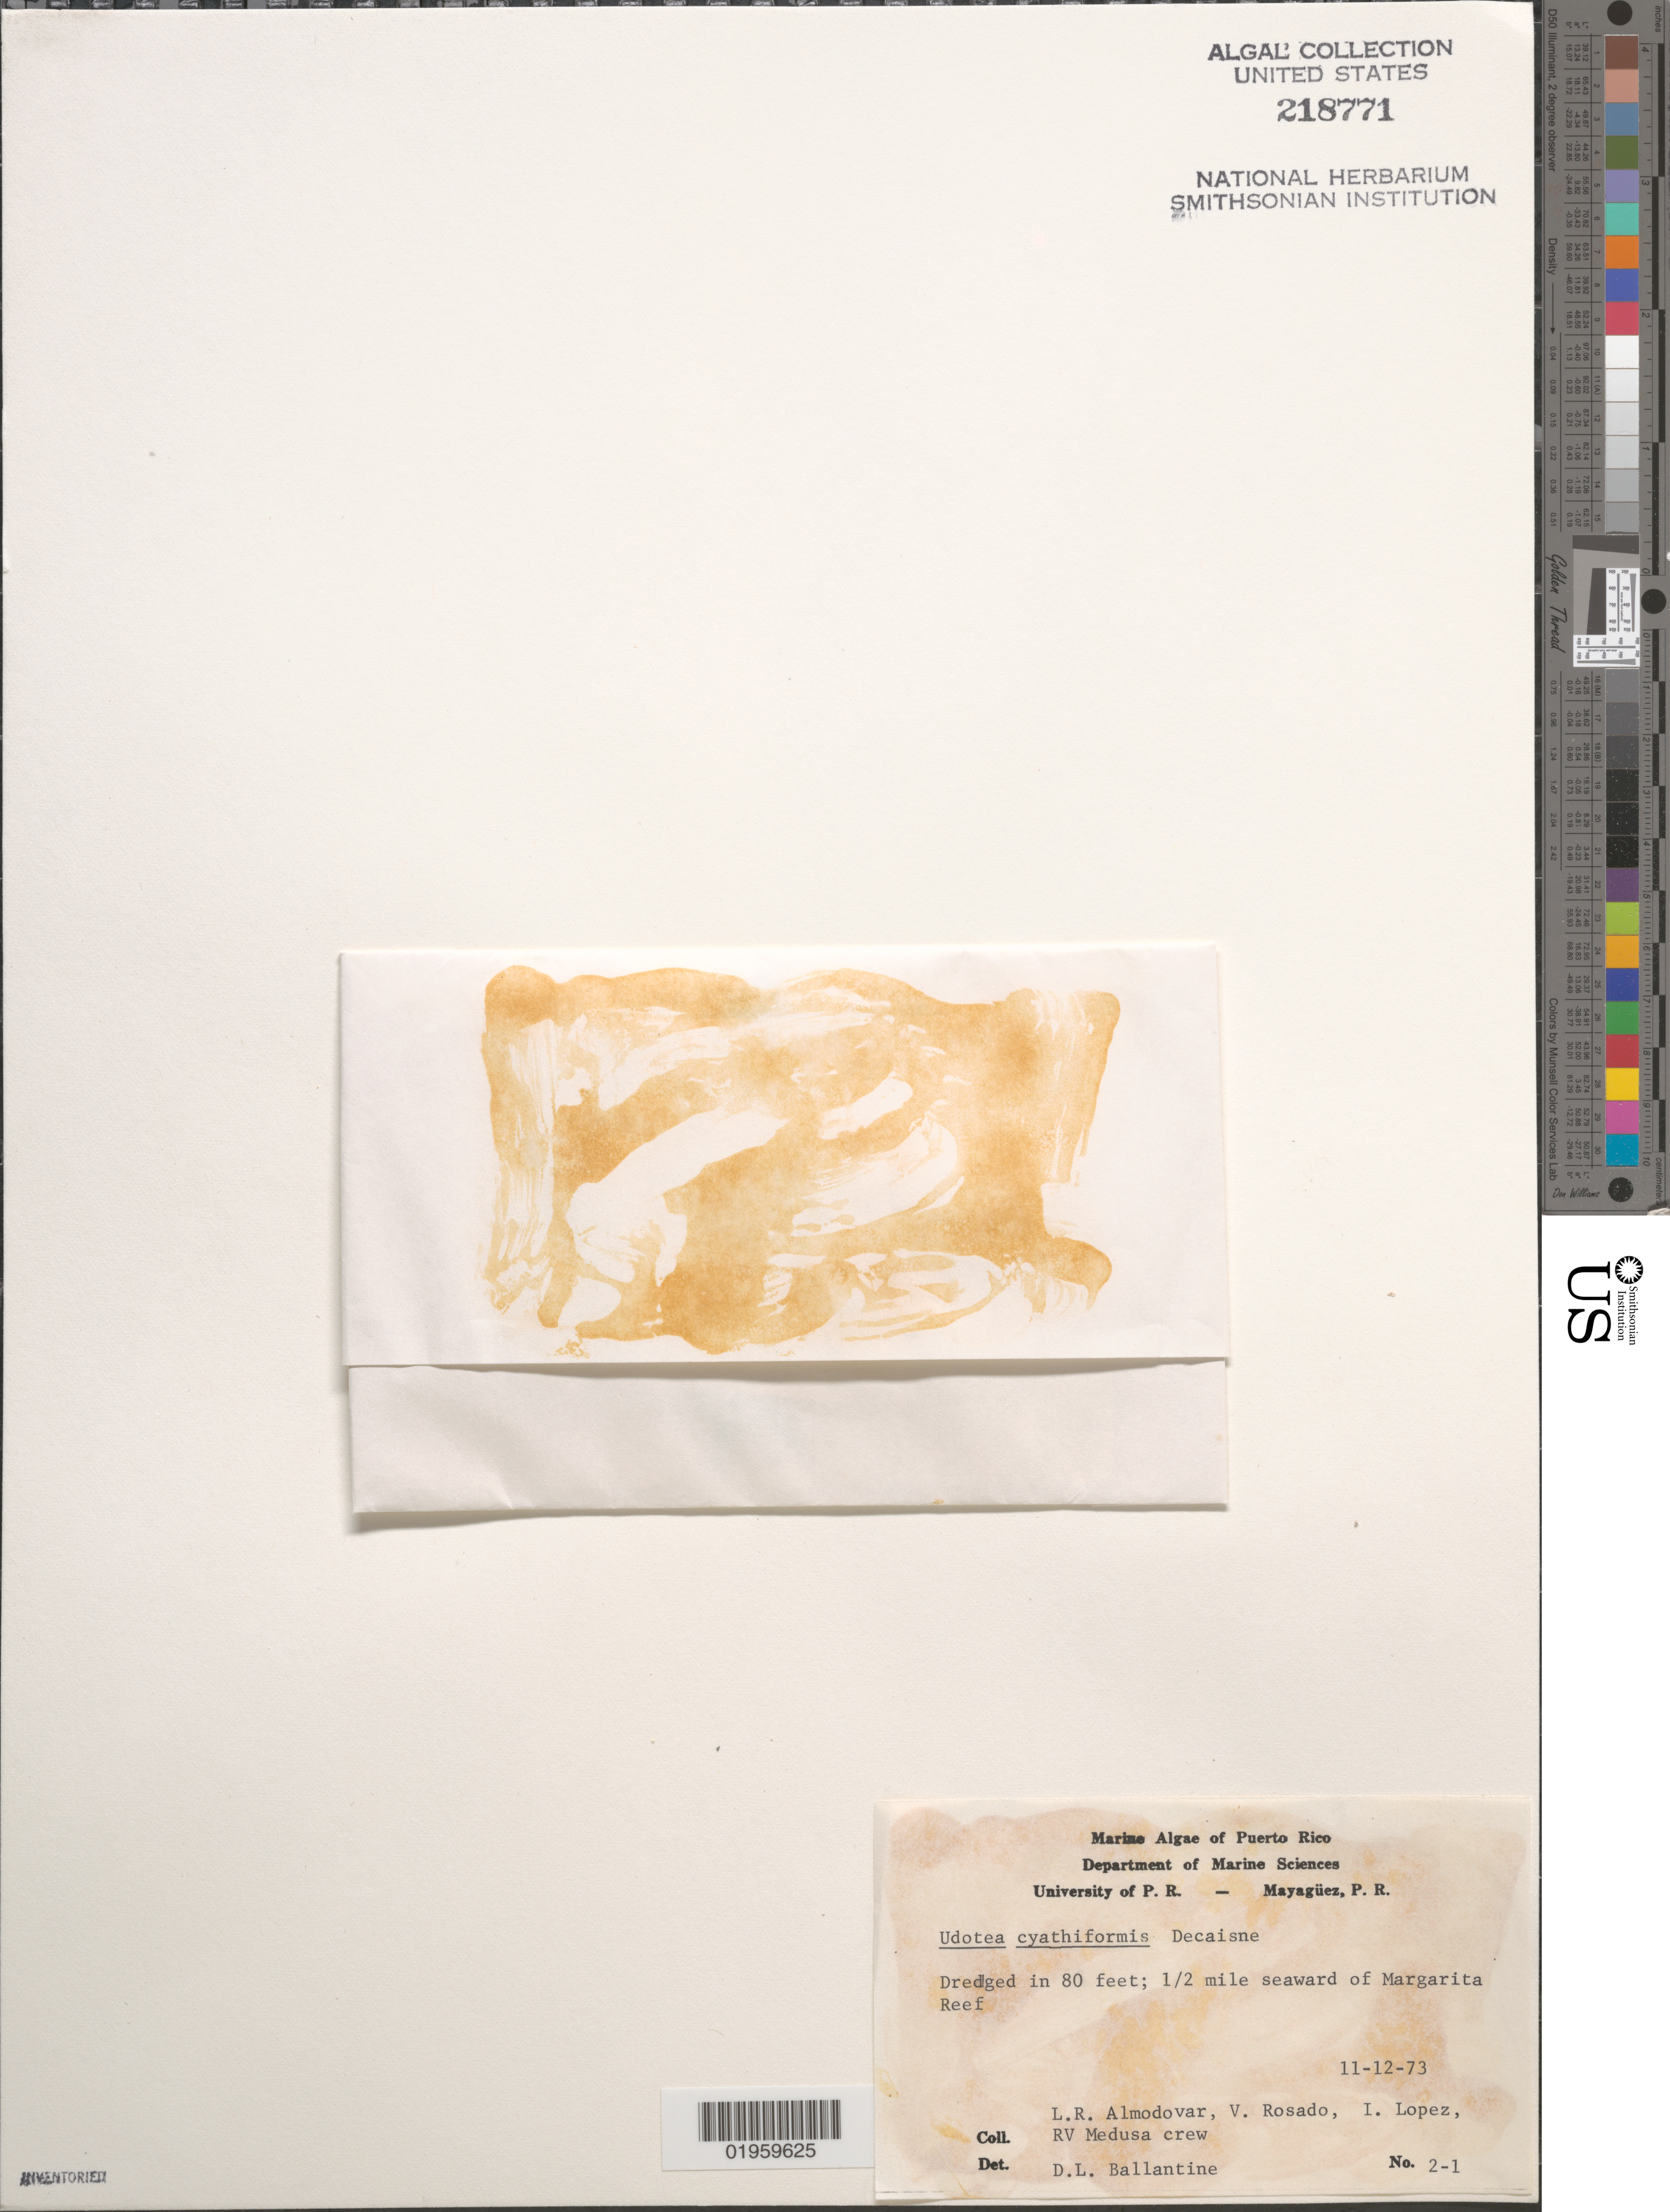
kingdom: Plantae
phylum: Chlorophyta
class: Ulvophyceae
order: Bryopsidales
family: Udoteaceae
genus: Udotea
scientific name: Udotea cyathiformis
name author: Decne.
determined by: Ballantine, D. L.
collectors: L. Almodovar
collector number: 2-1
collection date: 1973-11-12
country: Puerto Rico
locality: Dredged; 1/2 mile seaward of Margarita Reef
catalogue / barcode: US 218771